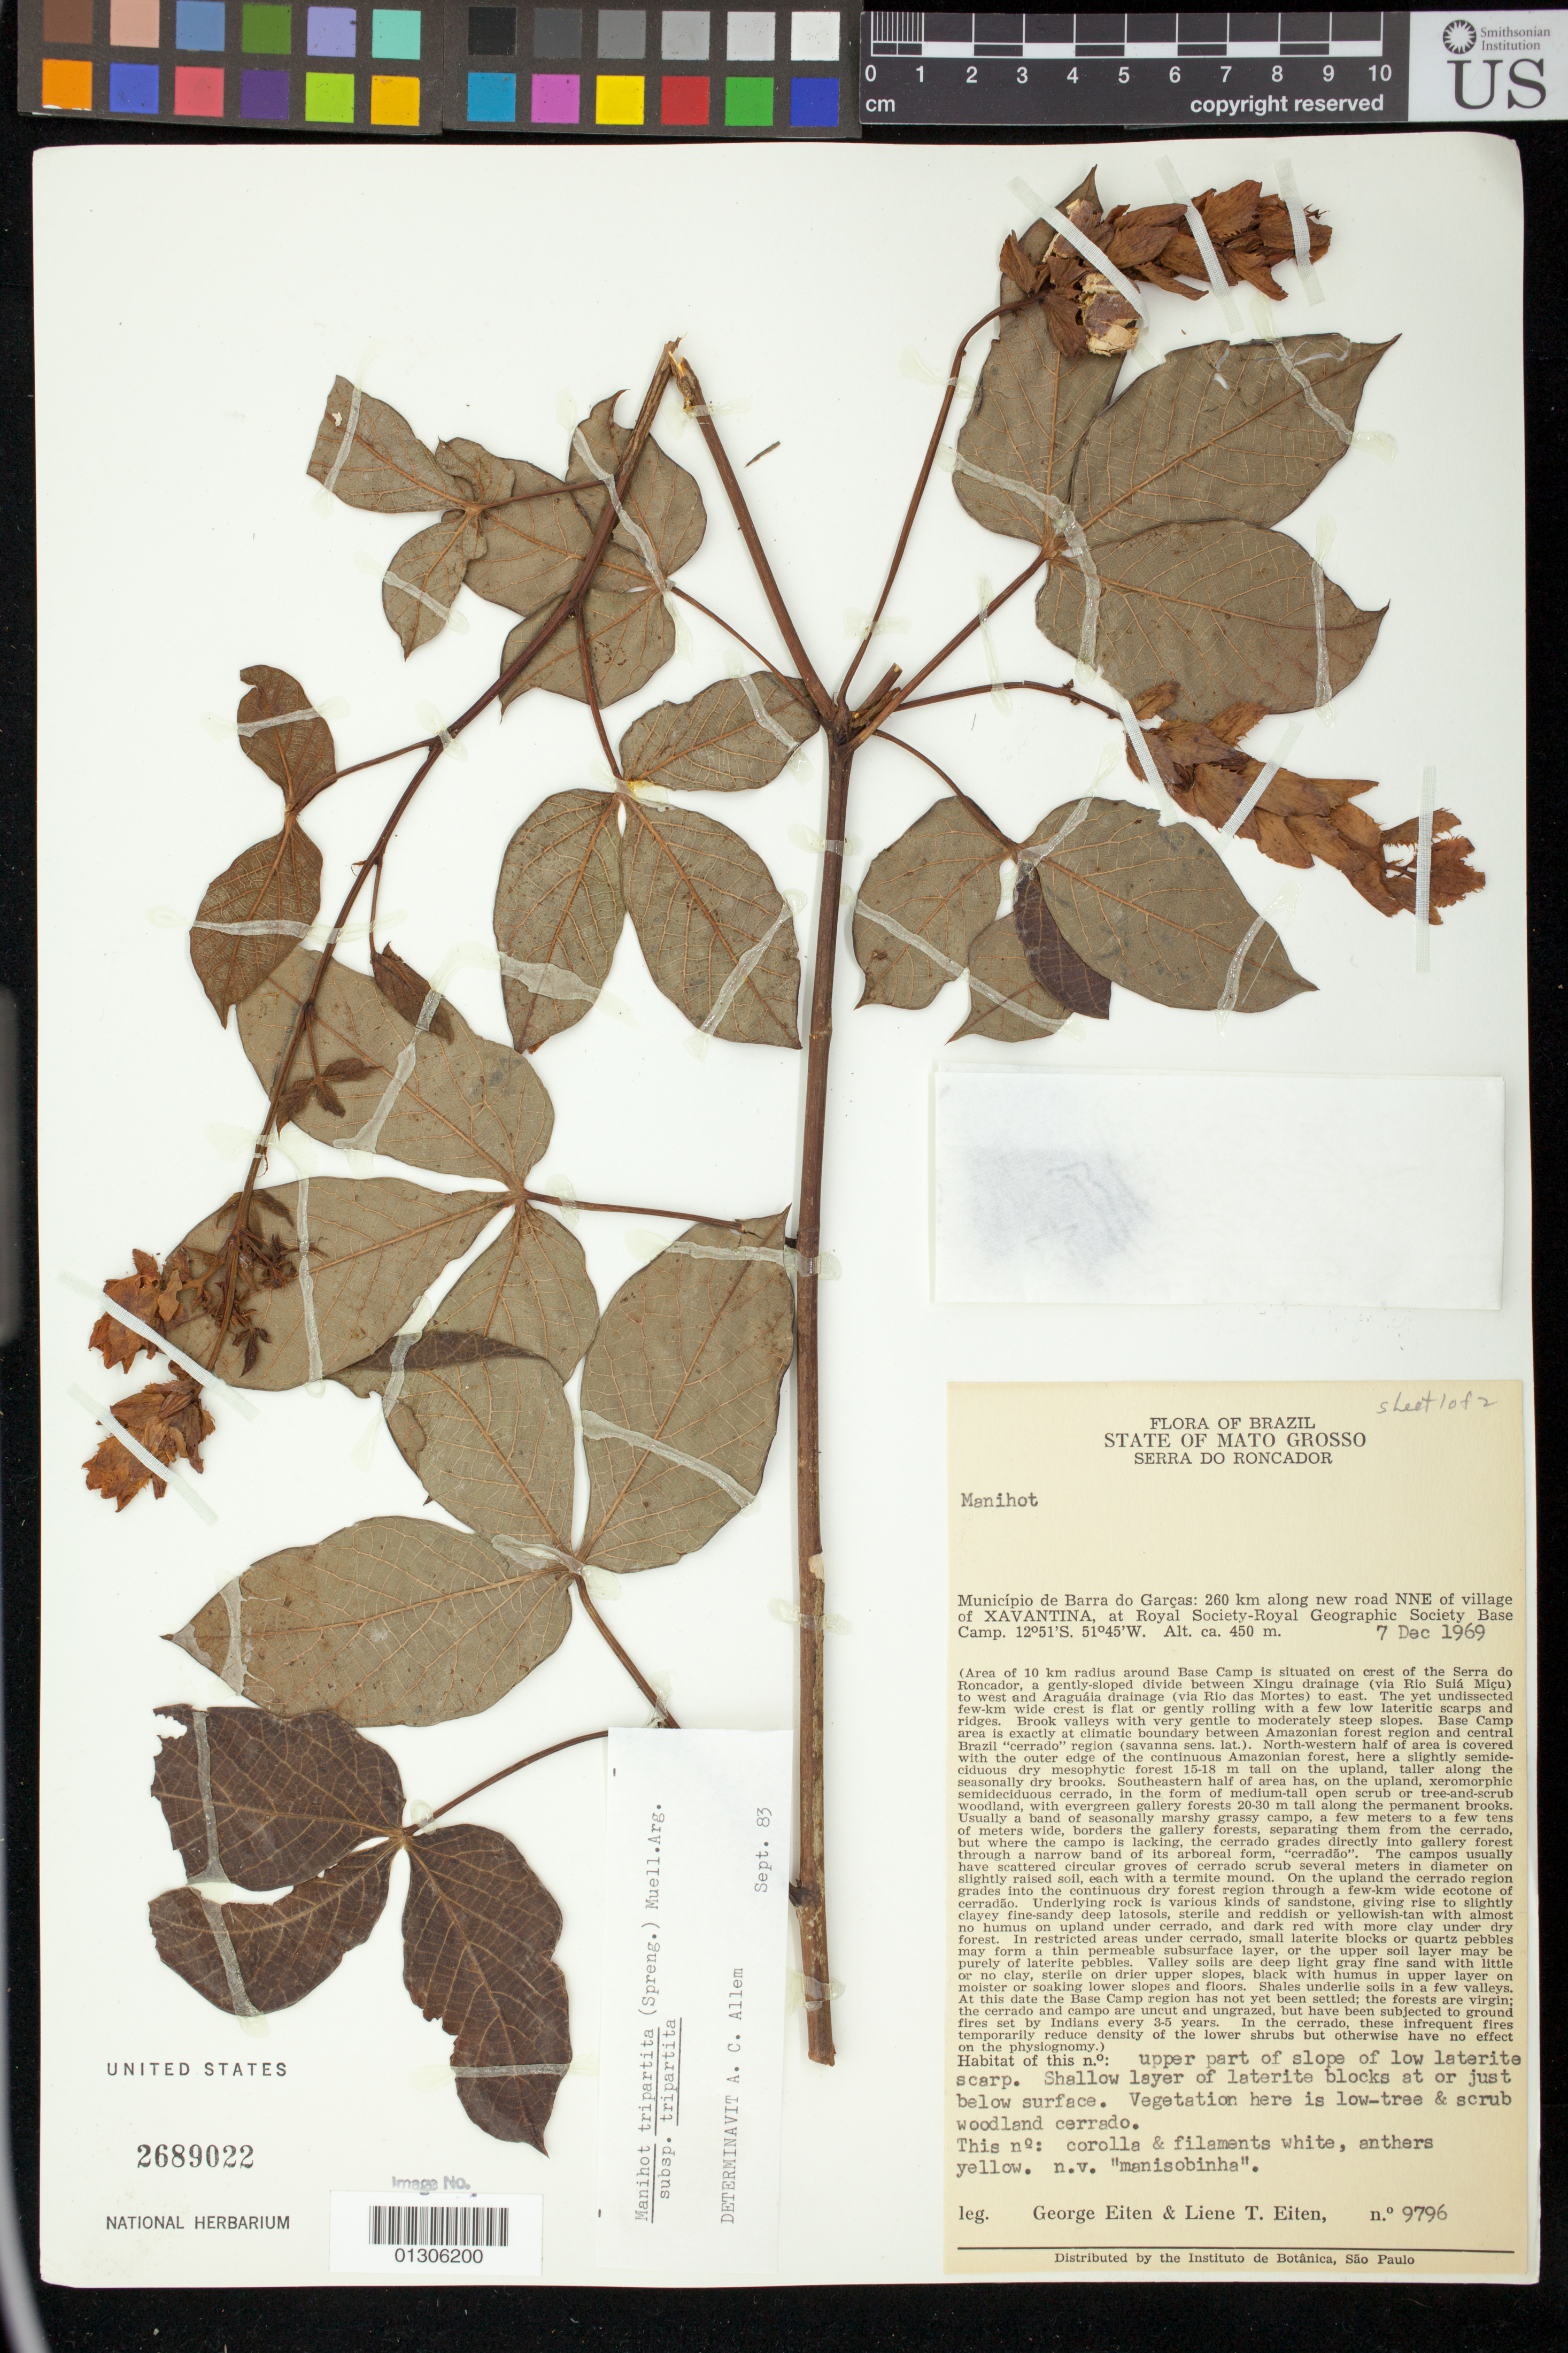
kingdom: Plantae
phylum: Tracheophyta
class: Magnoliopsida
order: Malpighiales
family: Euphorbiaceae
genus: Manihot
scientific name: Manihot tripartita subsp. tripartita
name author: (Spreng.) Müll. Arg.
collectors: G. Eiten & L. T. Eiten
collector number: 9796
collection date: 1969-07-12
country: Brazil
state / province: Mato Grosso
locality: Municãpio de Barra do Garcas: 260 km along new road NNE of village of XAVANTINA, at Royal Society-Royal Geographic Society Base Camp.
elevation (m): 450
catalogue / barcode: US 2689022